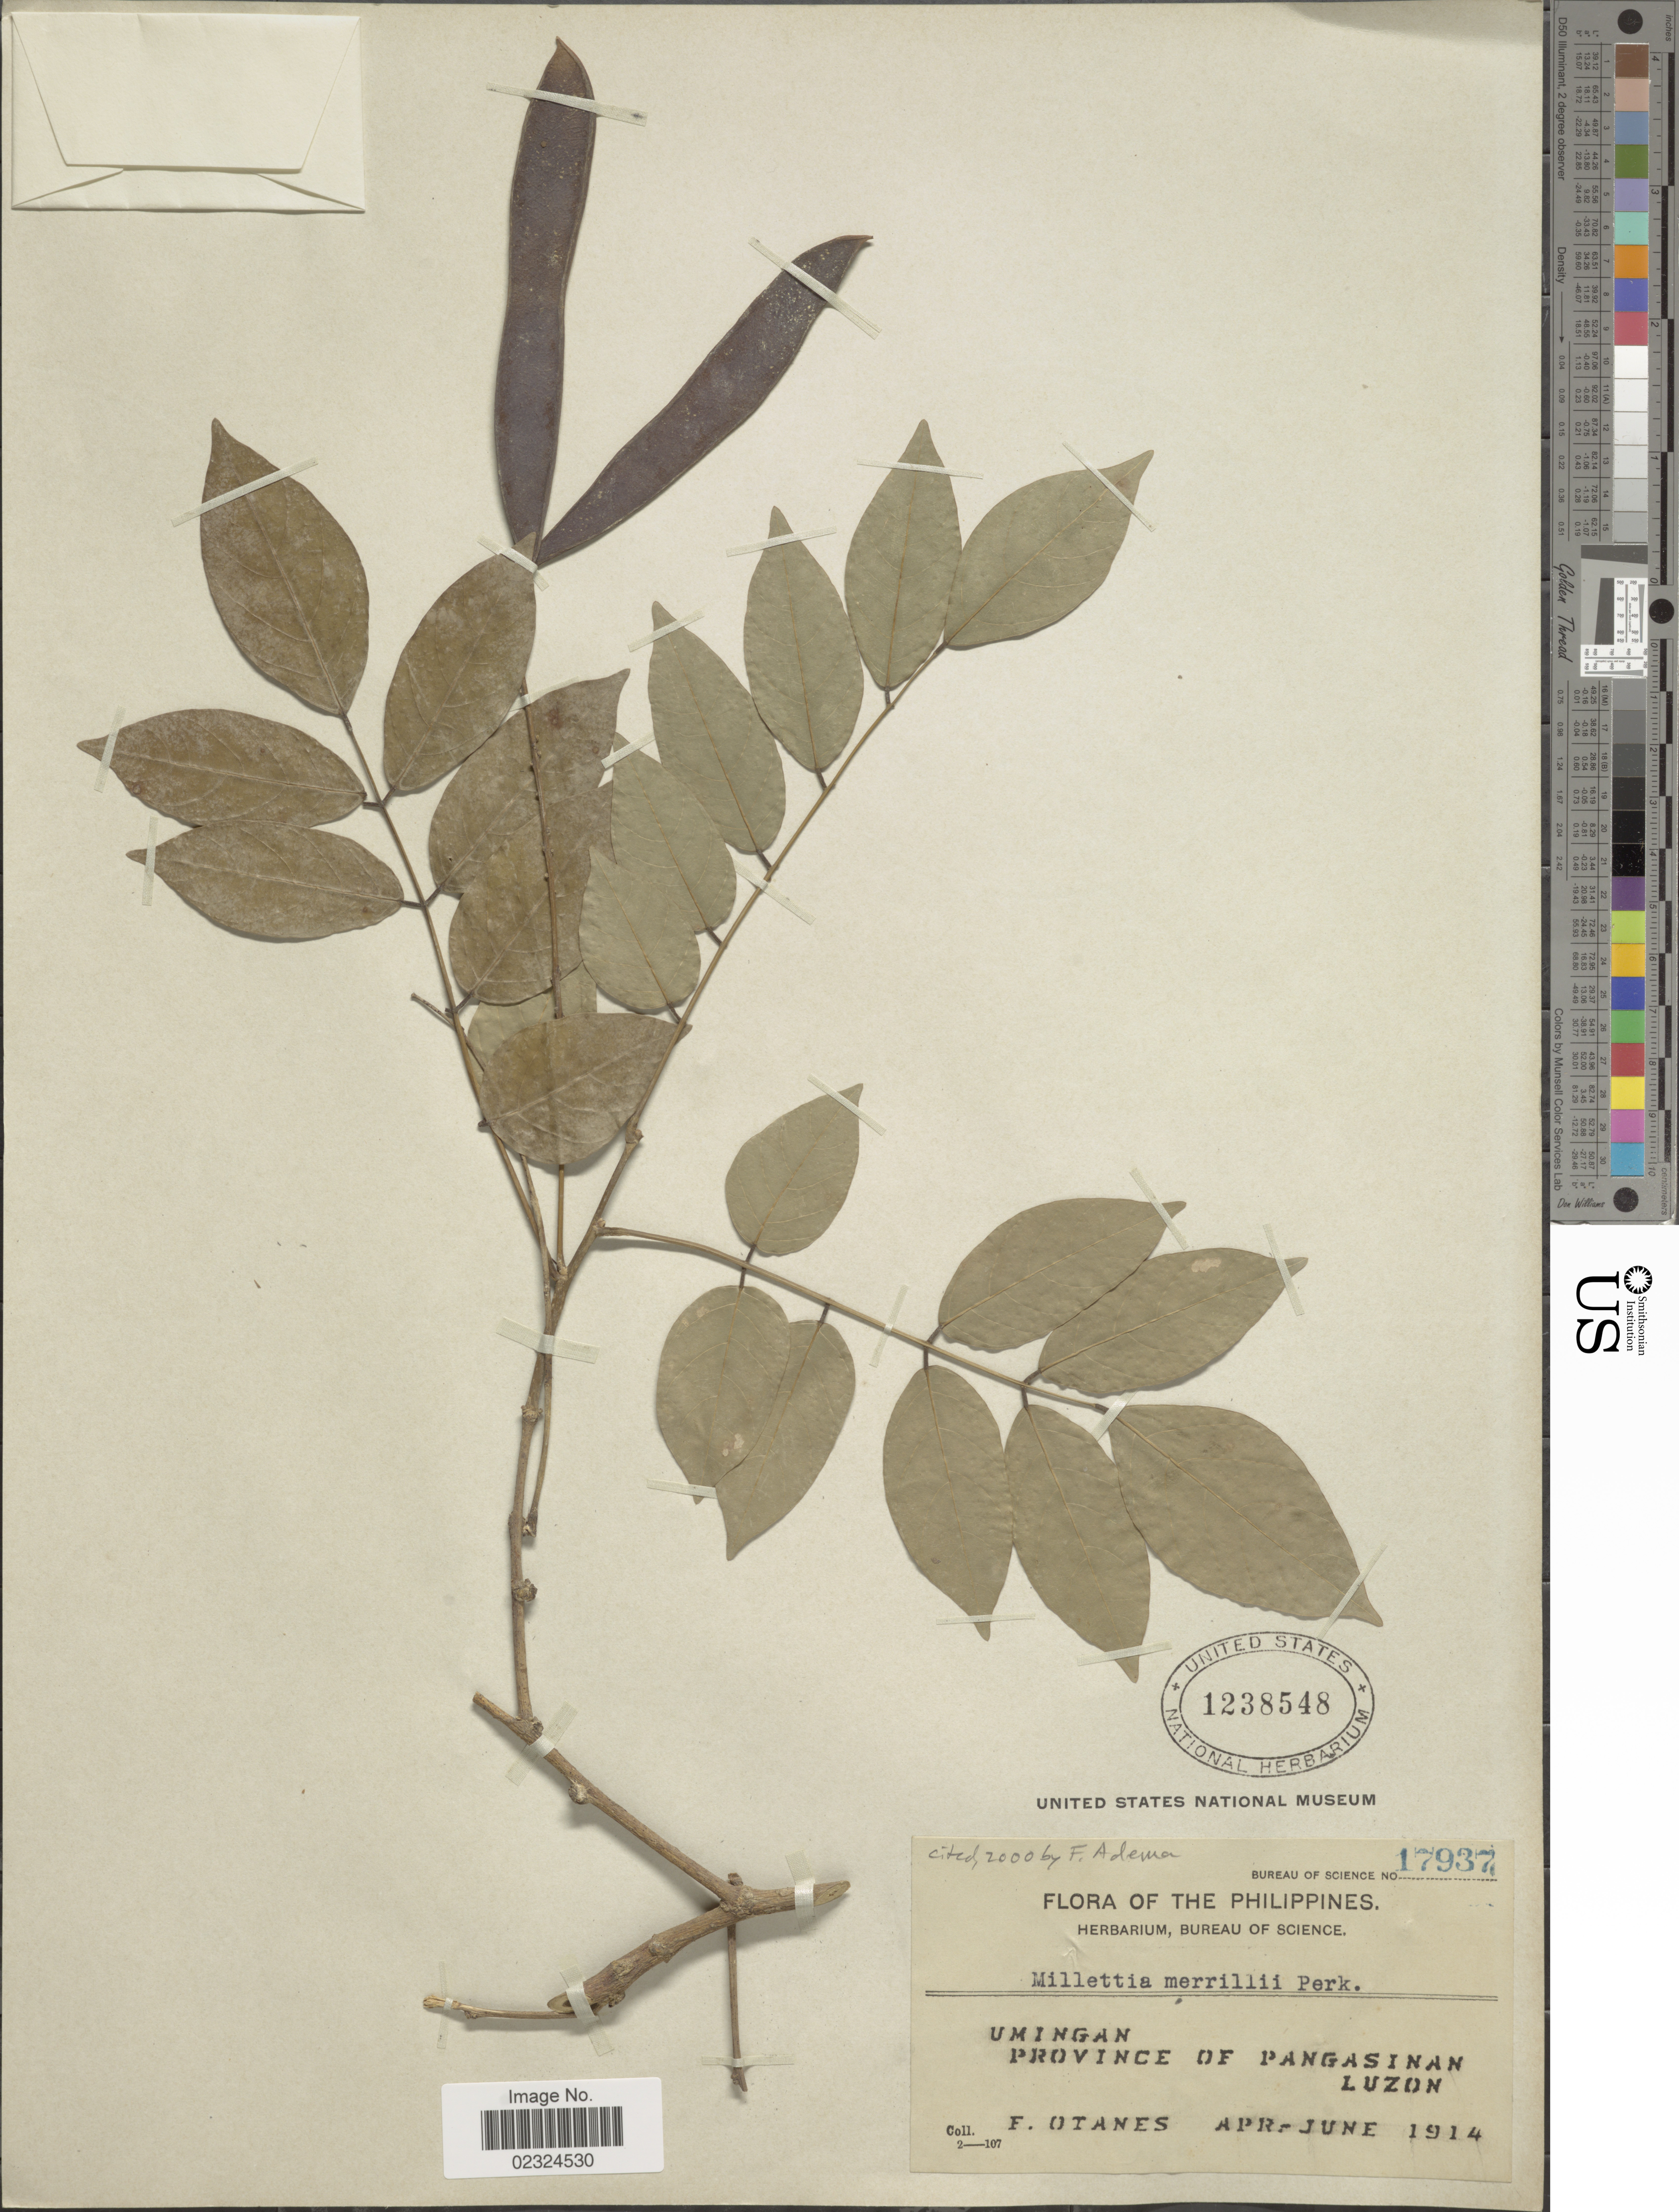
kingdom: Plantae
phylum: Tracheophyta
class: Magnoliopsida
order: Fabales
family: Fabaceae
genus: Millettia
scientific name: Millettia merrillii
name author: Perkins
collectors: F. Q. Otanes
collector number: Bureau of Science 17937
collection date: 1914-04/1914-06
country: Philippines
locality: Umingan. Province of Pangasinan. Luzon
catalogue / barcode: US 1238548